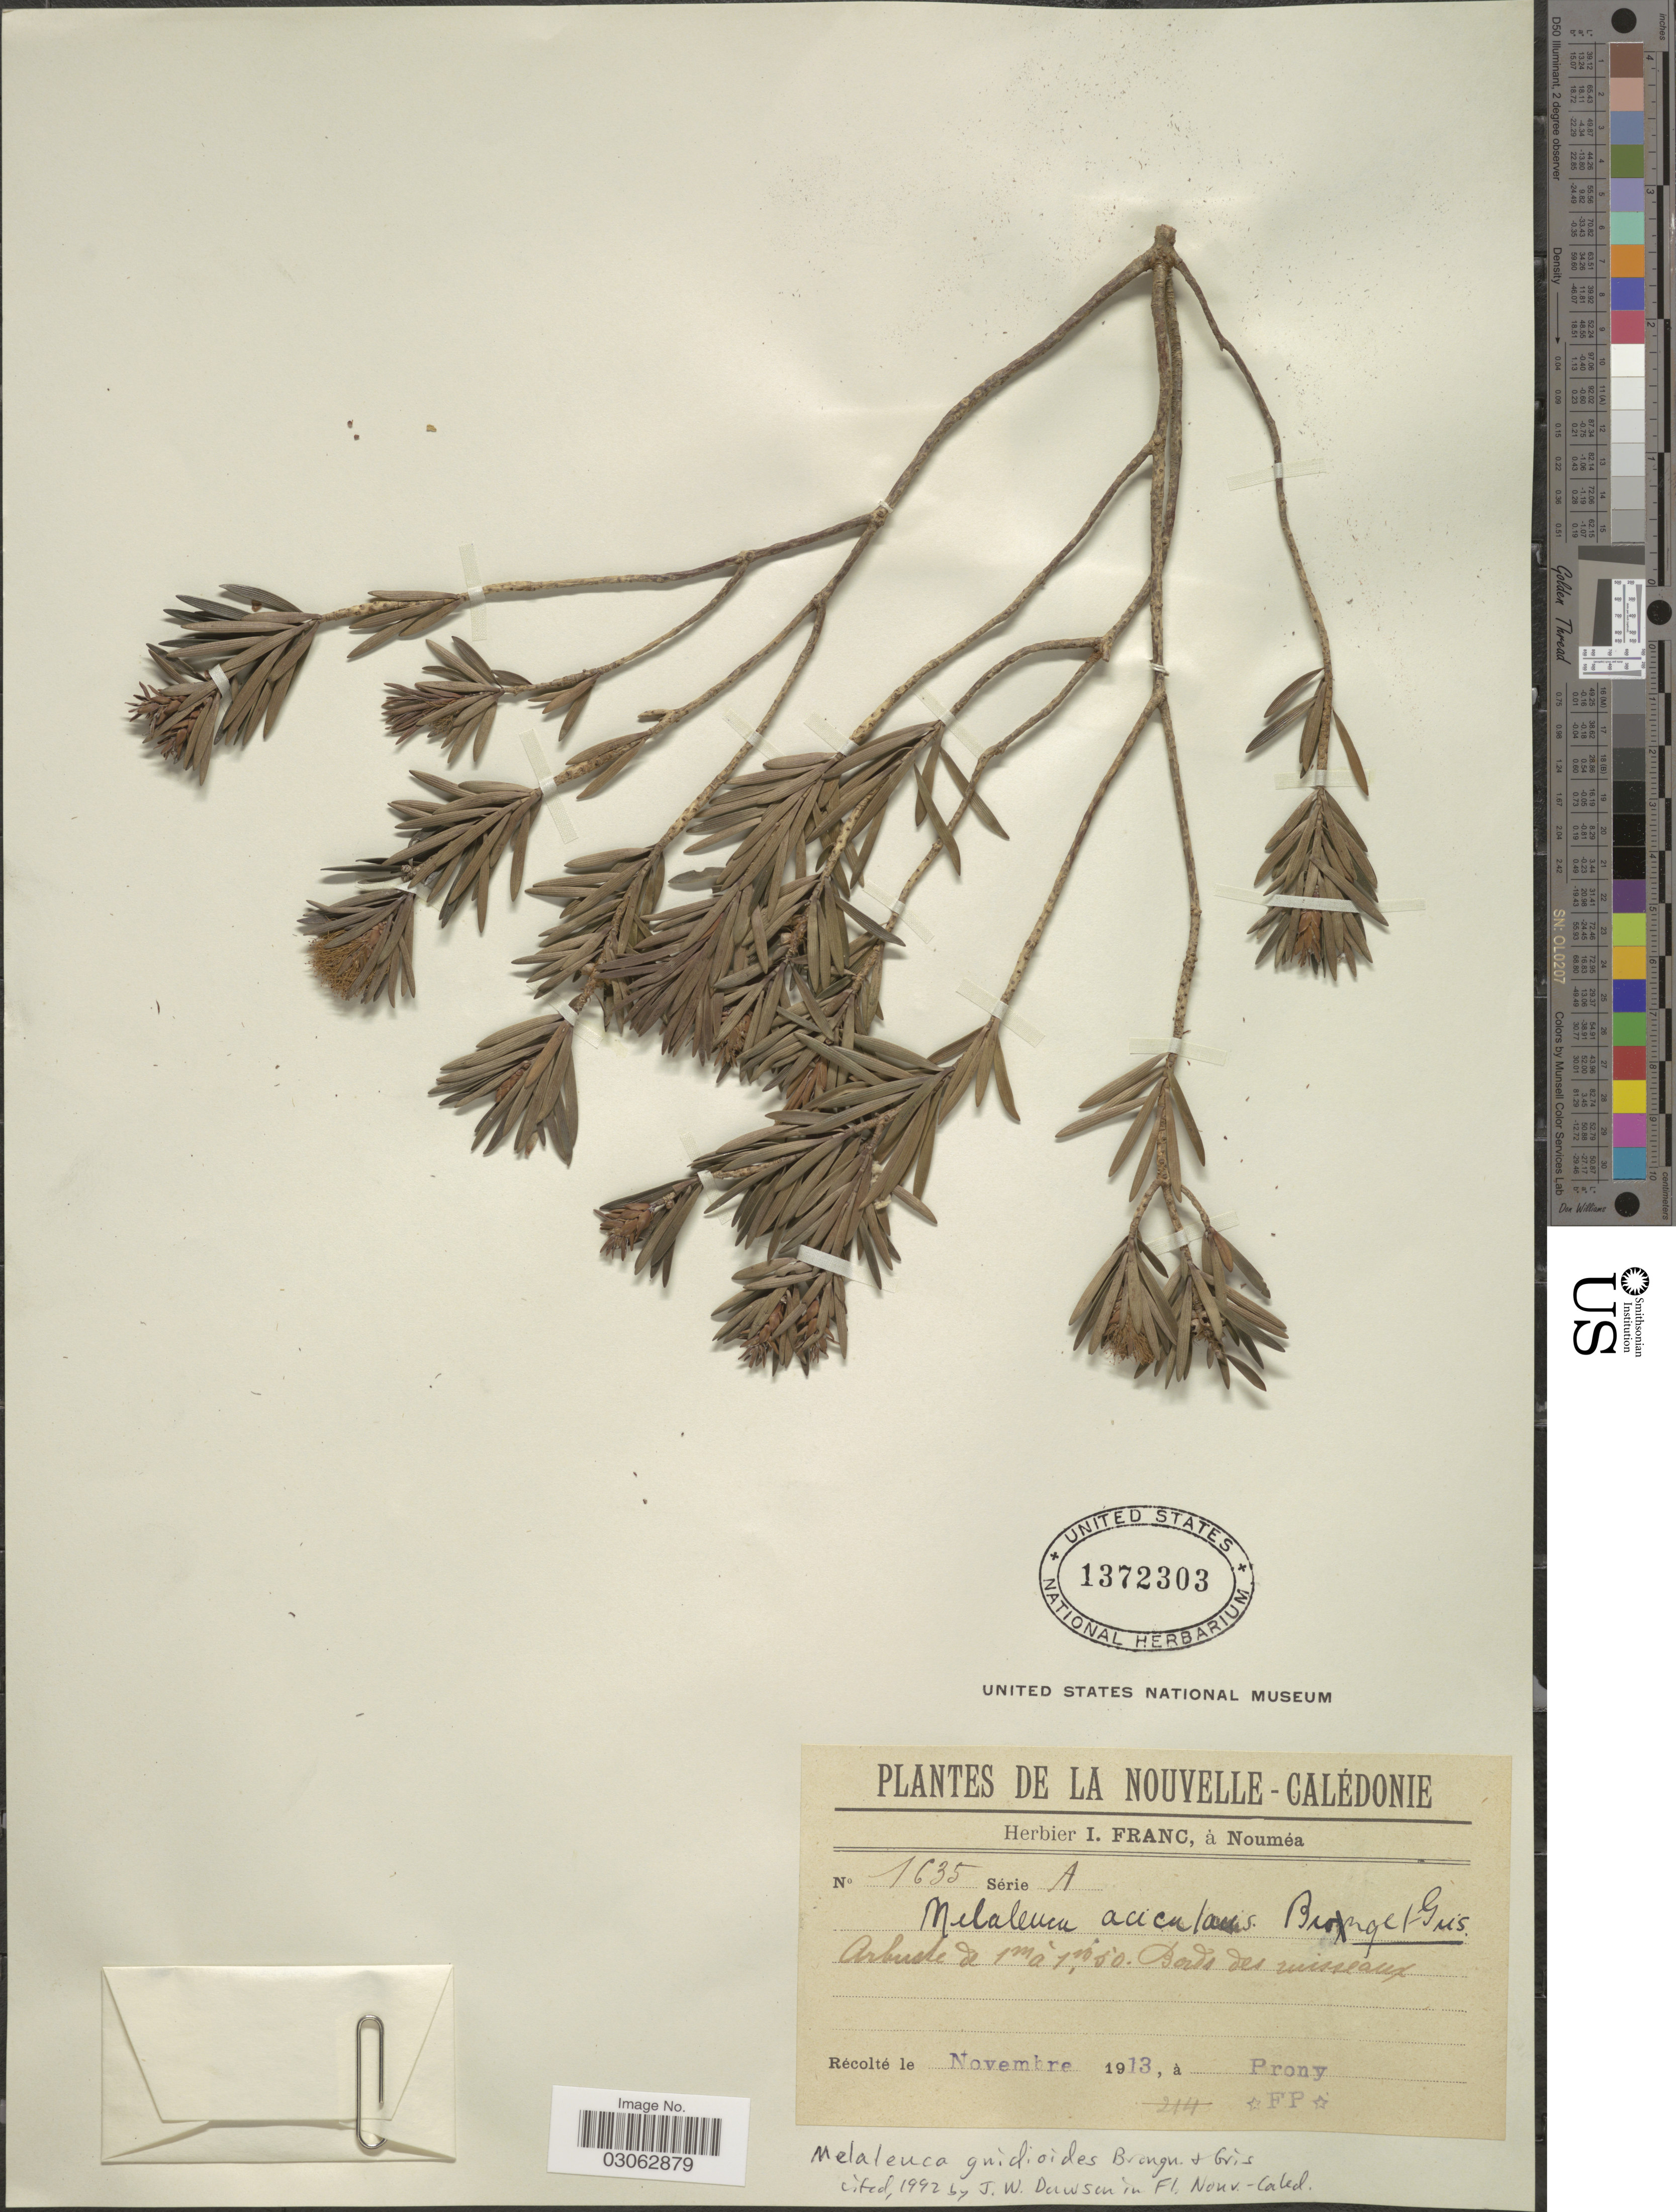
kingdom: Plantae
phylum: Tracheophyta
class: Magnoliopsida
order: Myrtales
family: Myrtaceae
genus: Melaleuca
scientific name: Melaleuca gnidioides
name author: Brongn. & Gris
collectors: ex herb. I. Franc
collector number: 1635 A?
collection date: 1913-11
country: New Caledonia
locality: Bords des ruisseaux, à Prony.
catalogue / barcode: US 1372303